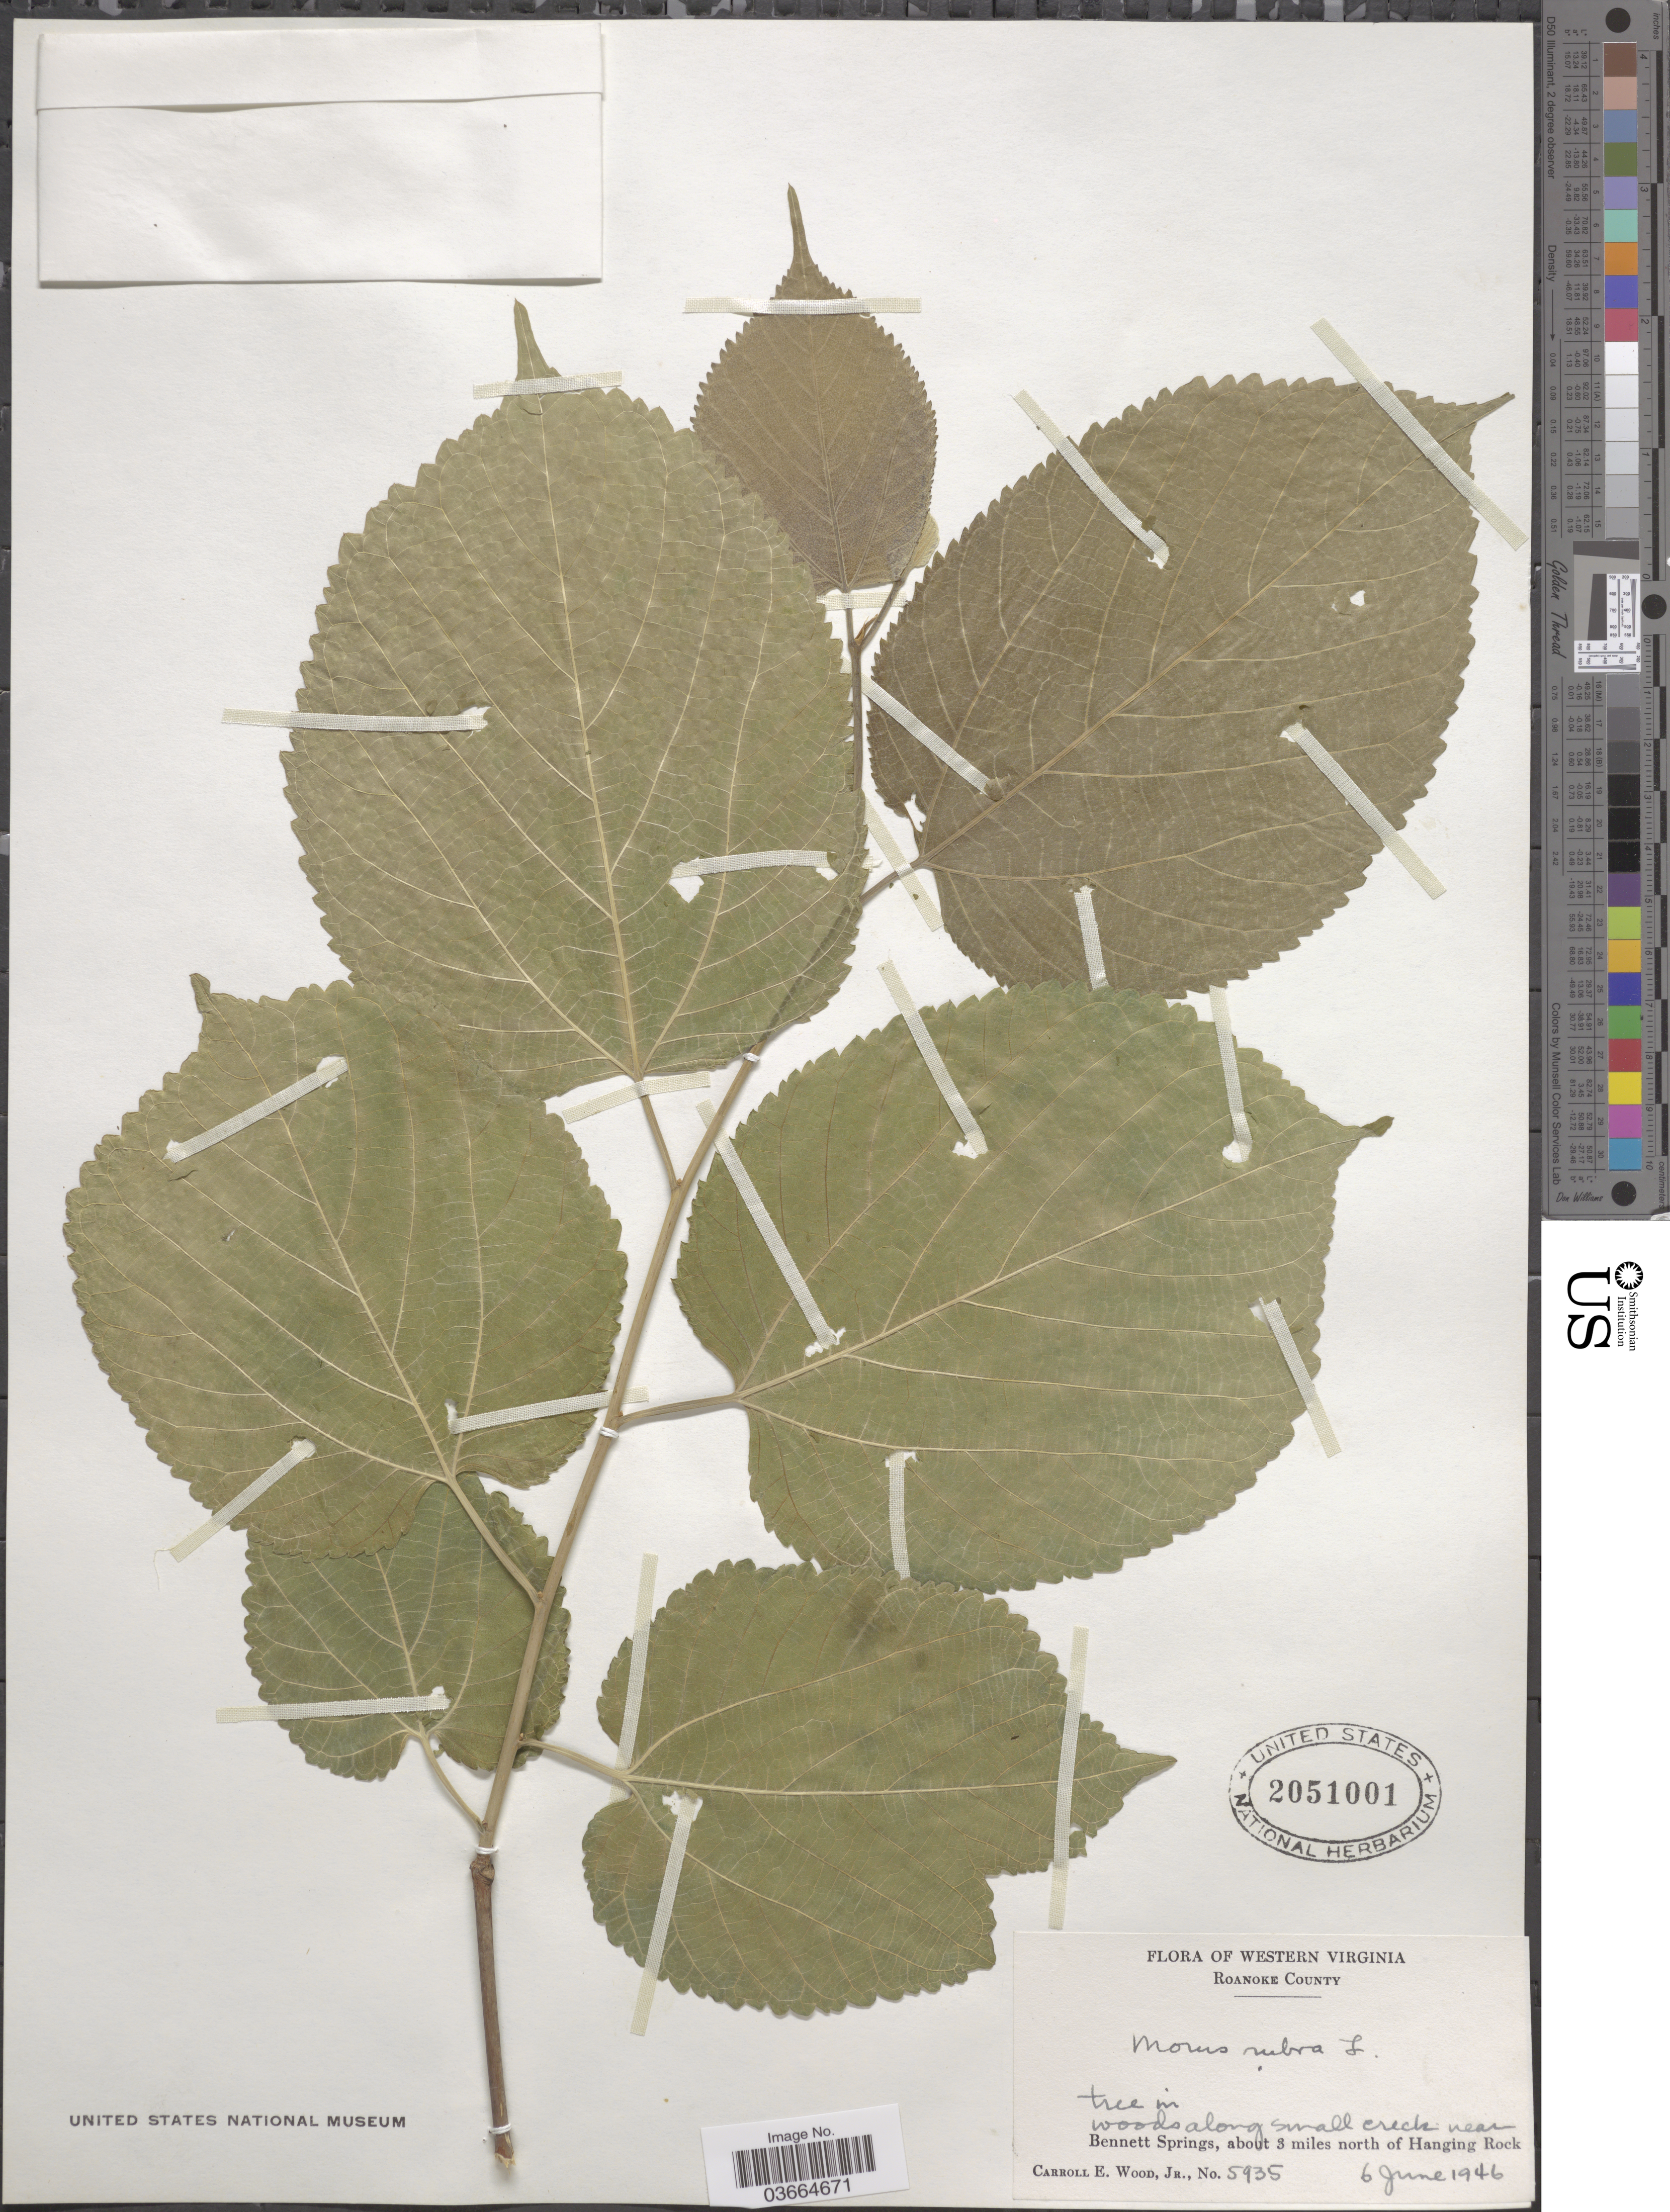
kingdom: Plantae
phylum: Tracheophyta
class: Magnoliopsida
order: Rosales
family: Moraceae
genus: Morus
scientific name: Morus rubra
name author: L.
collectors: C. E. Wood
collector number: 5935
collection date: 1946-06-06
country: United States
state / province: Virginia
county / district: Roanoke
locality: Western Virginia. Roanoke County. Tree in woods along small creek near Bennett Springs, about 3 miles north of Hanging Rock.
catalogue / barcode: US 2051001